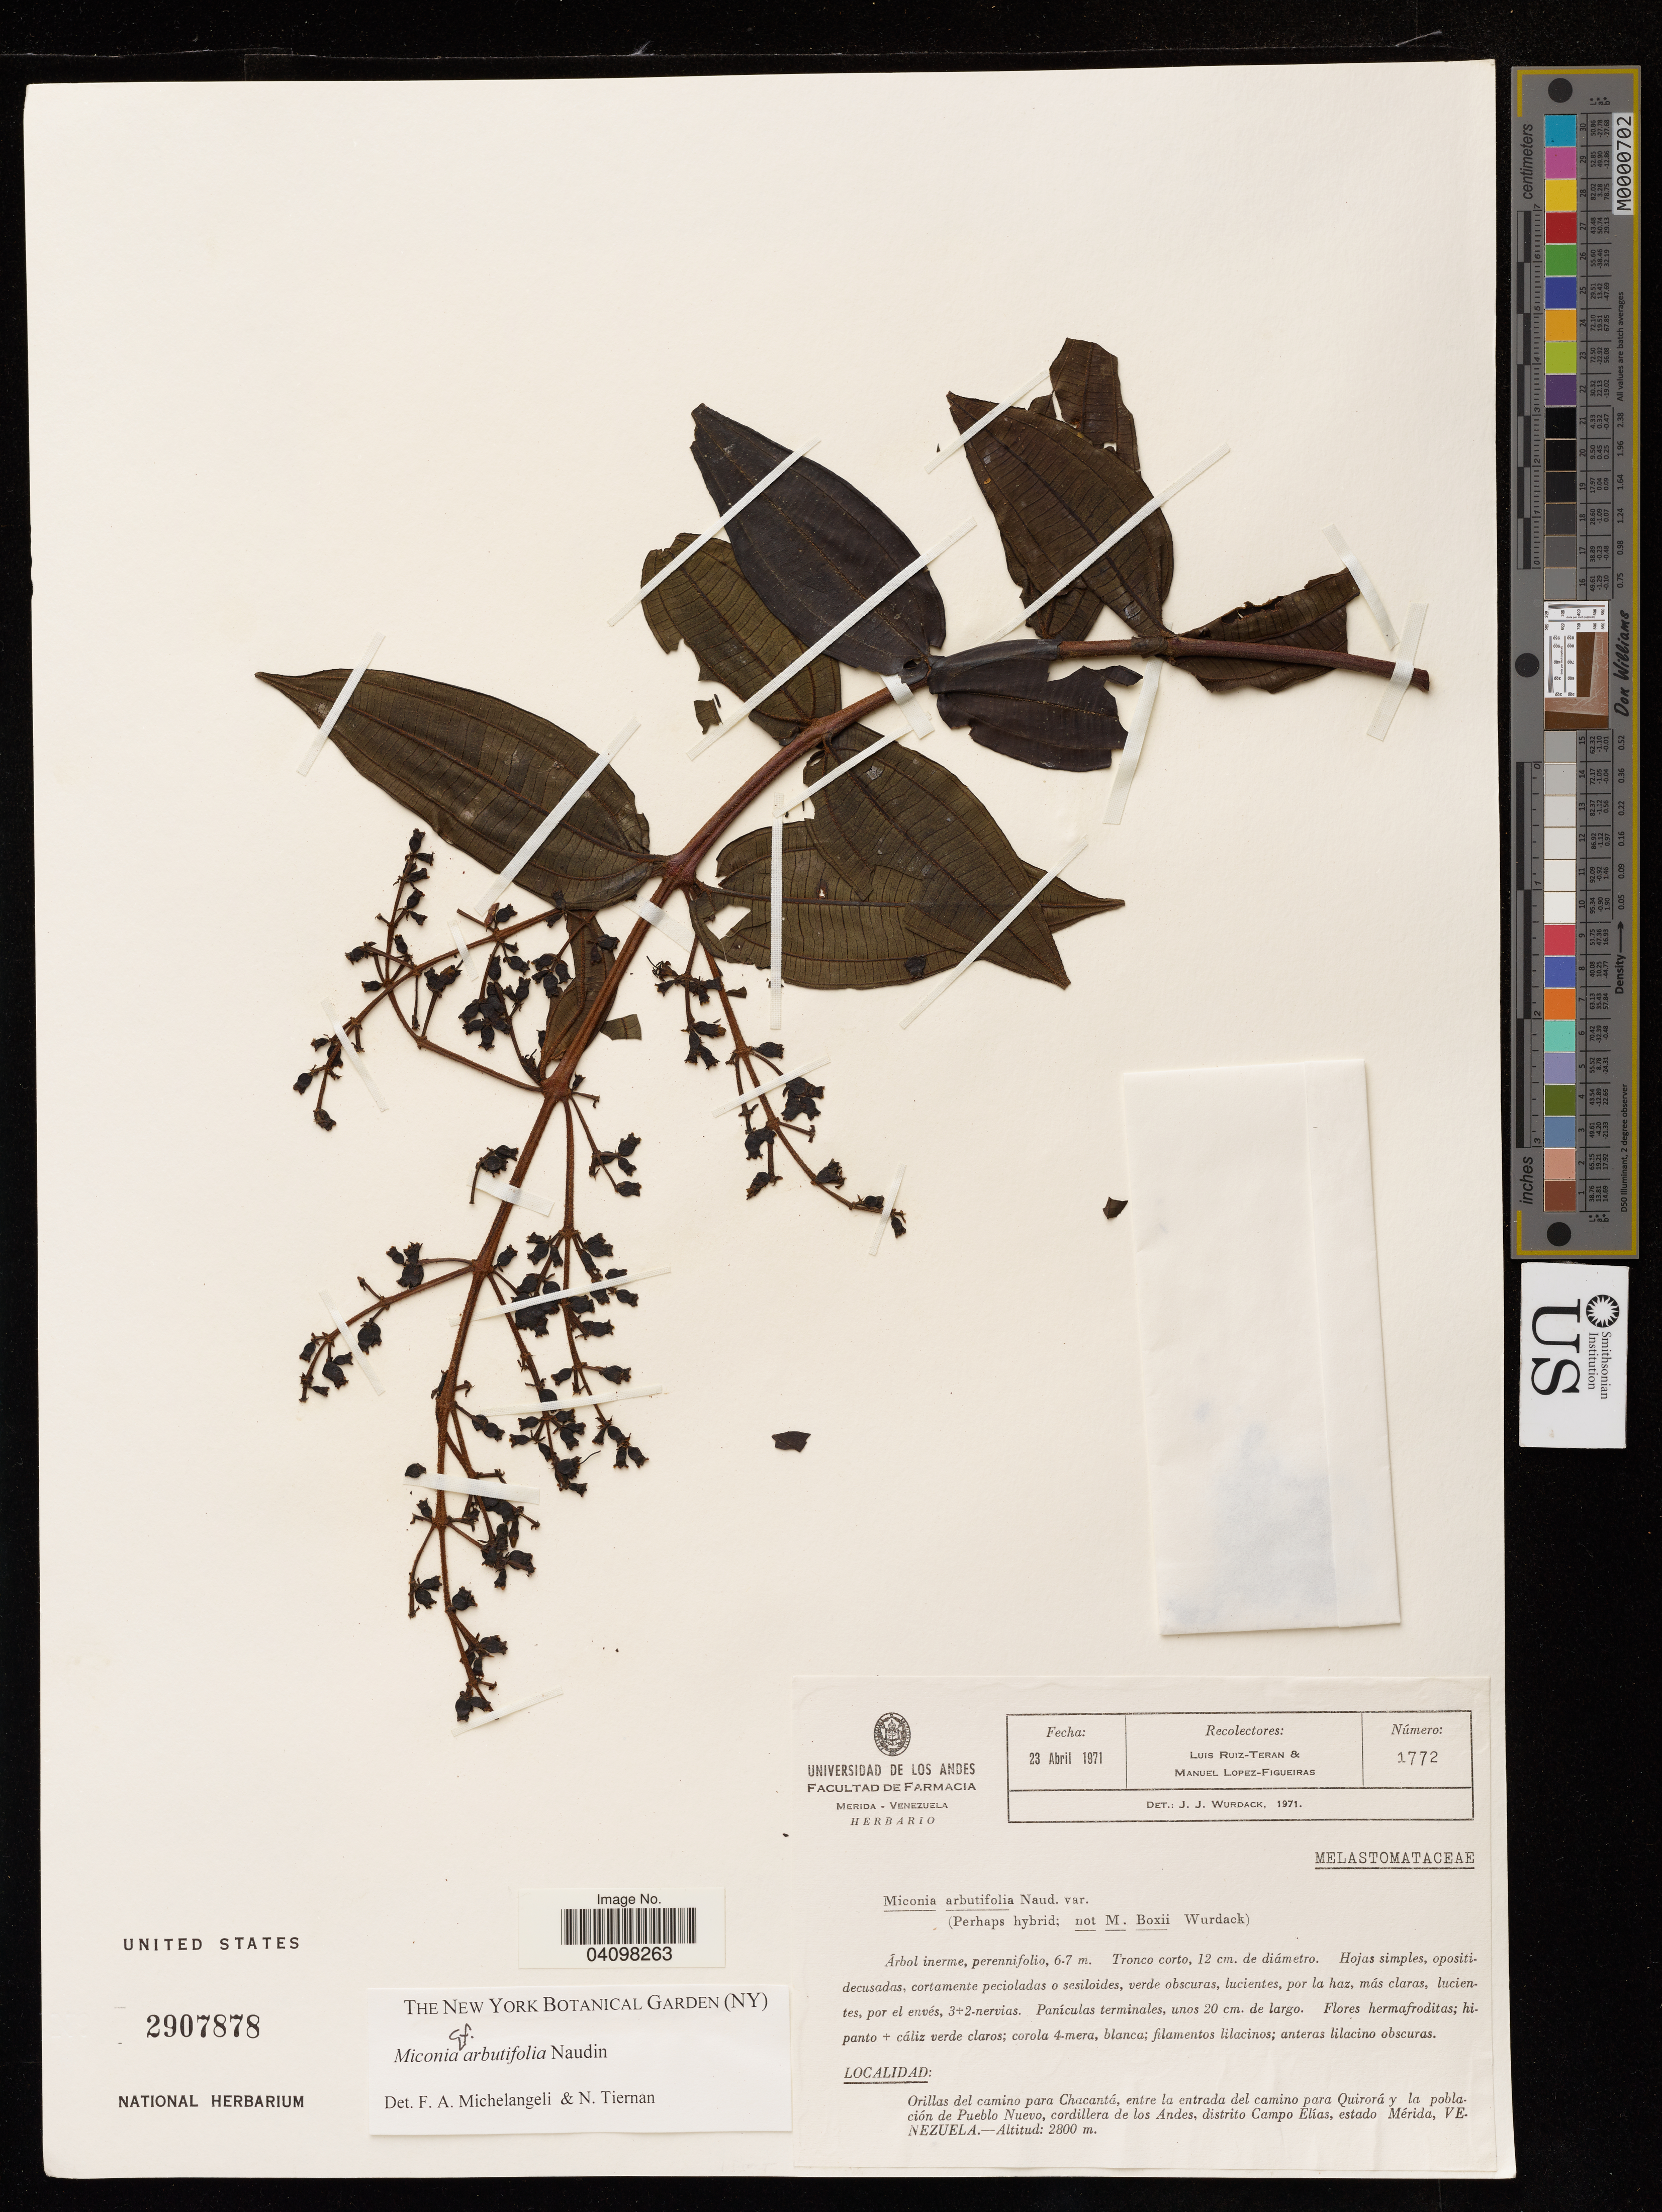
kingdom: Plantae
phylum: Tracheophyta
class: Magnoliopsida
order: Myrtales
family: Melastomataceae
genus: Miconia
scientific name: Miconia arbutifolia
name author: Naudin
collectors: L. E. Ruíz-Terán & M. López Figueiras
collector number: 1772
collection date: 1971-04-23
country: Venezuela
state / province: Merida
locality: Orillas del camino para Chacantá, entre la entrada del camino para Quirorá y la pobla- ción de Pueblo Nuevo, cordillera de los Andes, distrito Campo Elías, estado Mérida, VENEZUELA .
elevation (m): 2800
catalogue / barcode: US 2907878